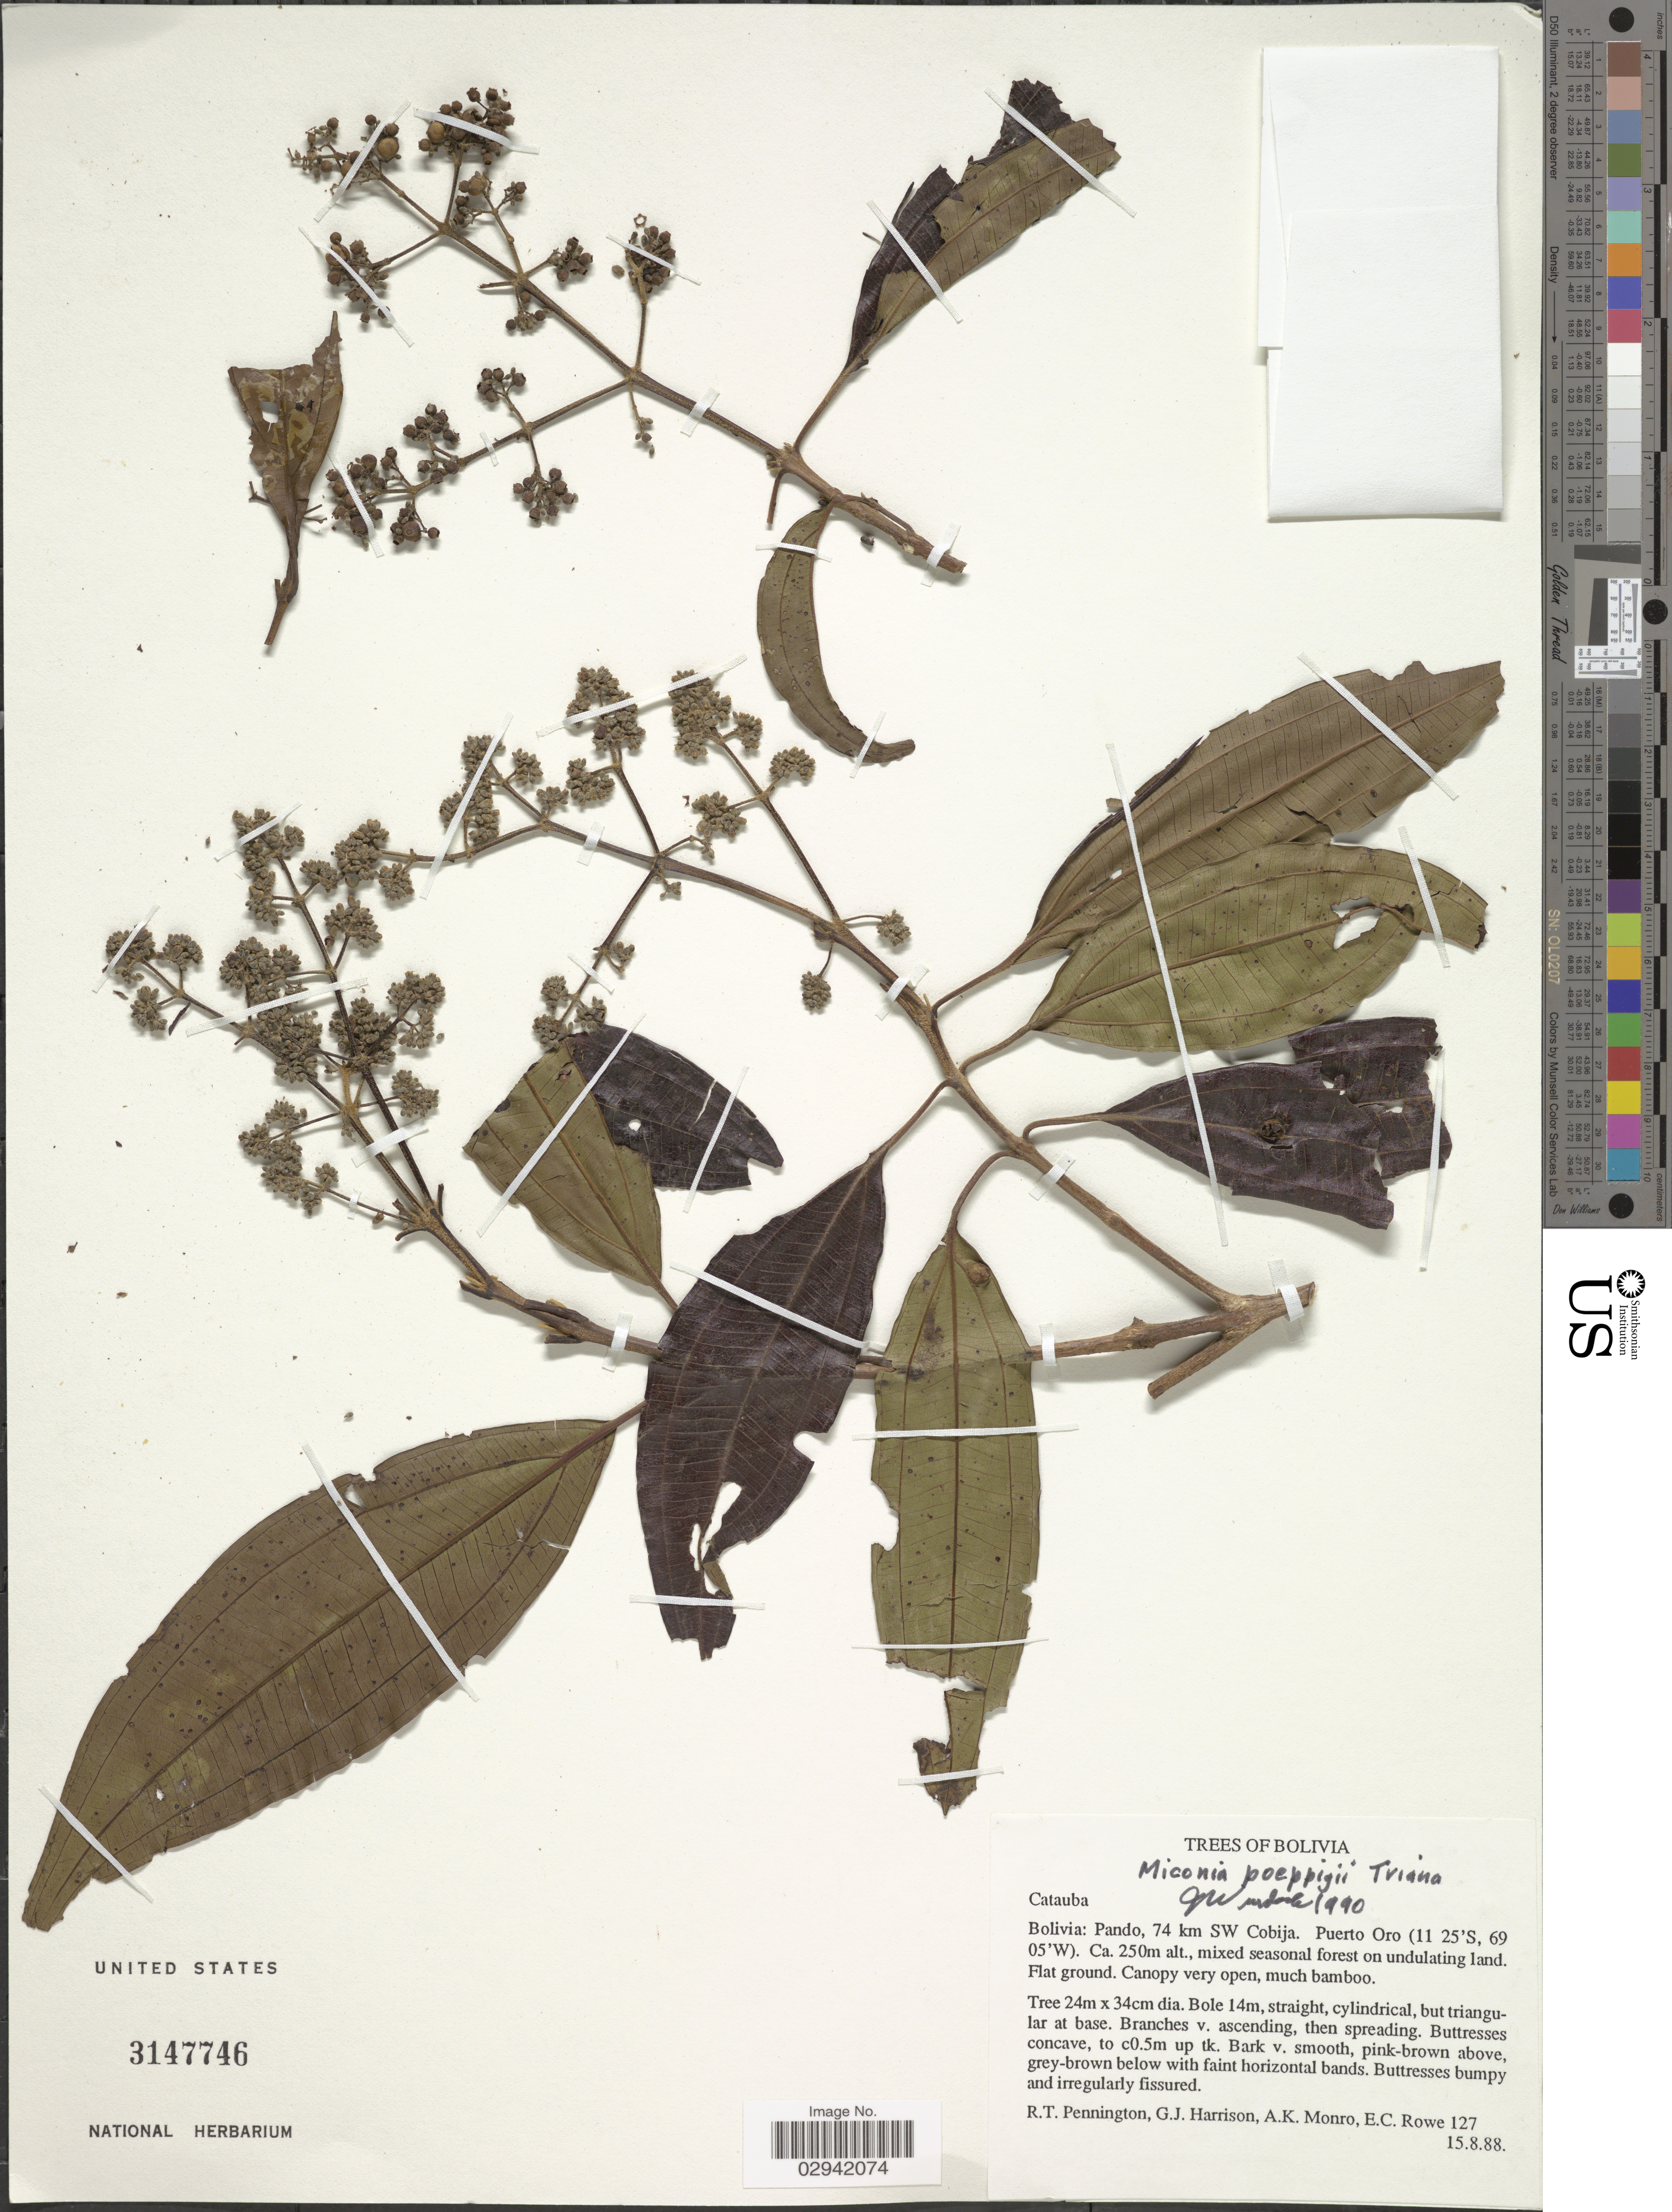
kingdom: Plantae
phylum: Tracheophyta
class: Magnoliopsida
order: Myrtales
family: Melastomataceae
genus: Miconia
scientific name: Miconia poeppigii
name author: Triana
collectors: R. T. Pennington, G. J. Harrison, A. K. Monro & E. Rowe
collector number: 127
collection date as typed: Transcribed d/m/y: 15/8/88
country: Bolivia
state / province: Pando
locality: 74 km SW Cobija. Puerto Oro.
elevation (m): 250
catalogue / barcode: US 3147746